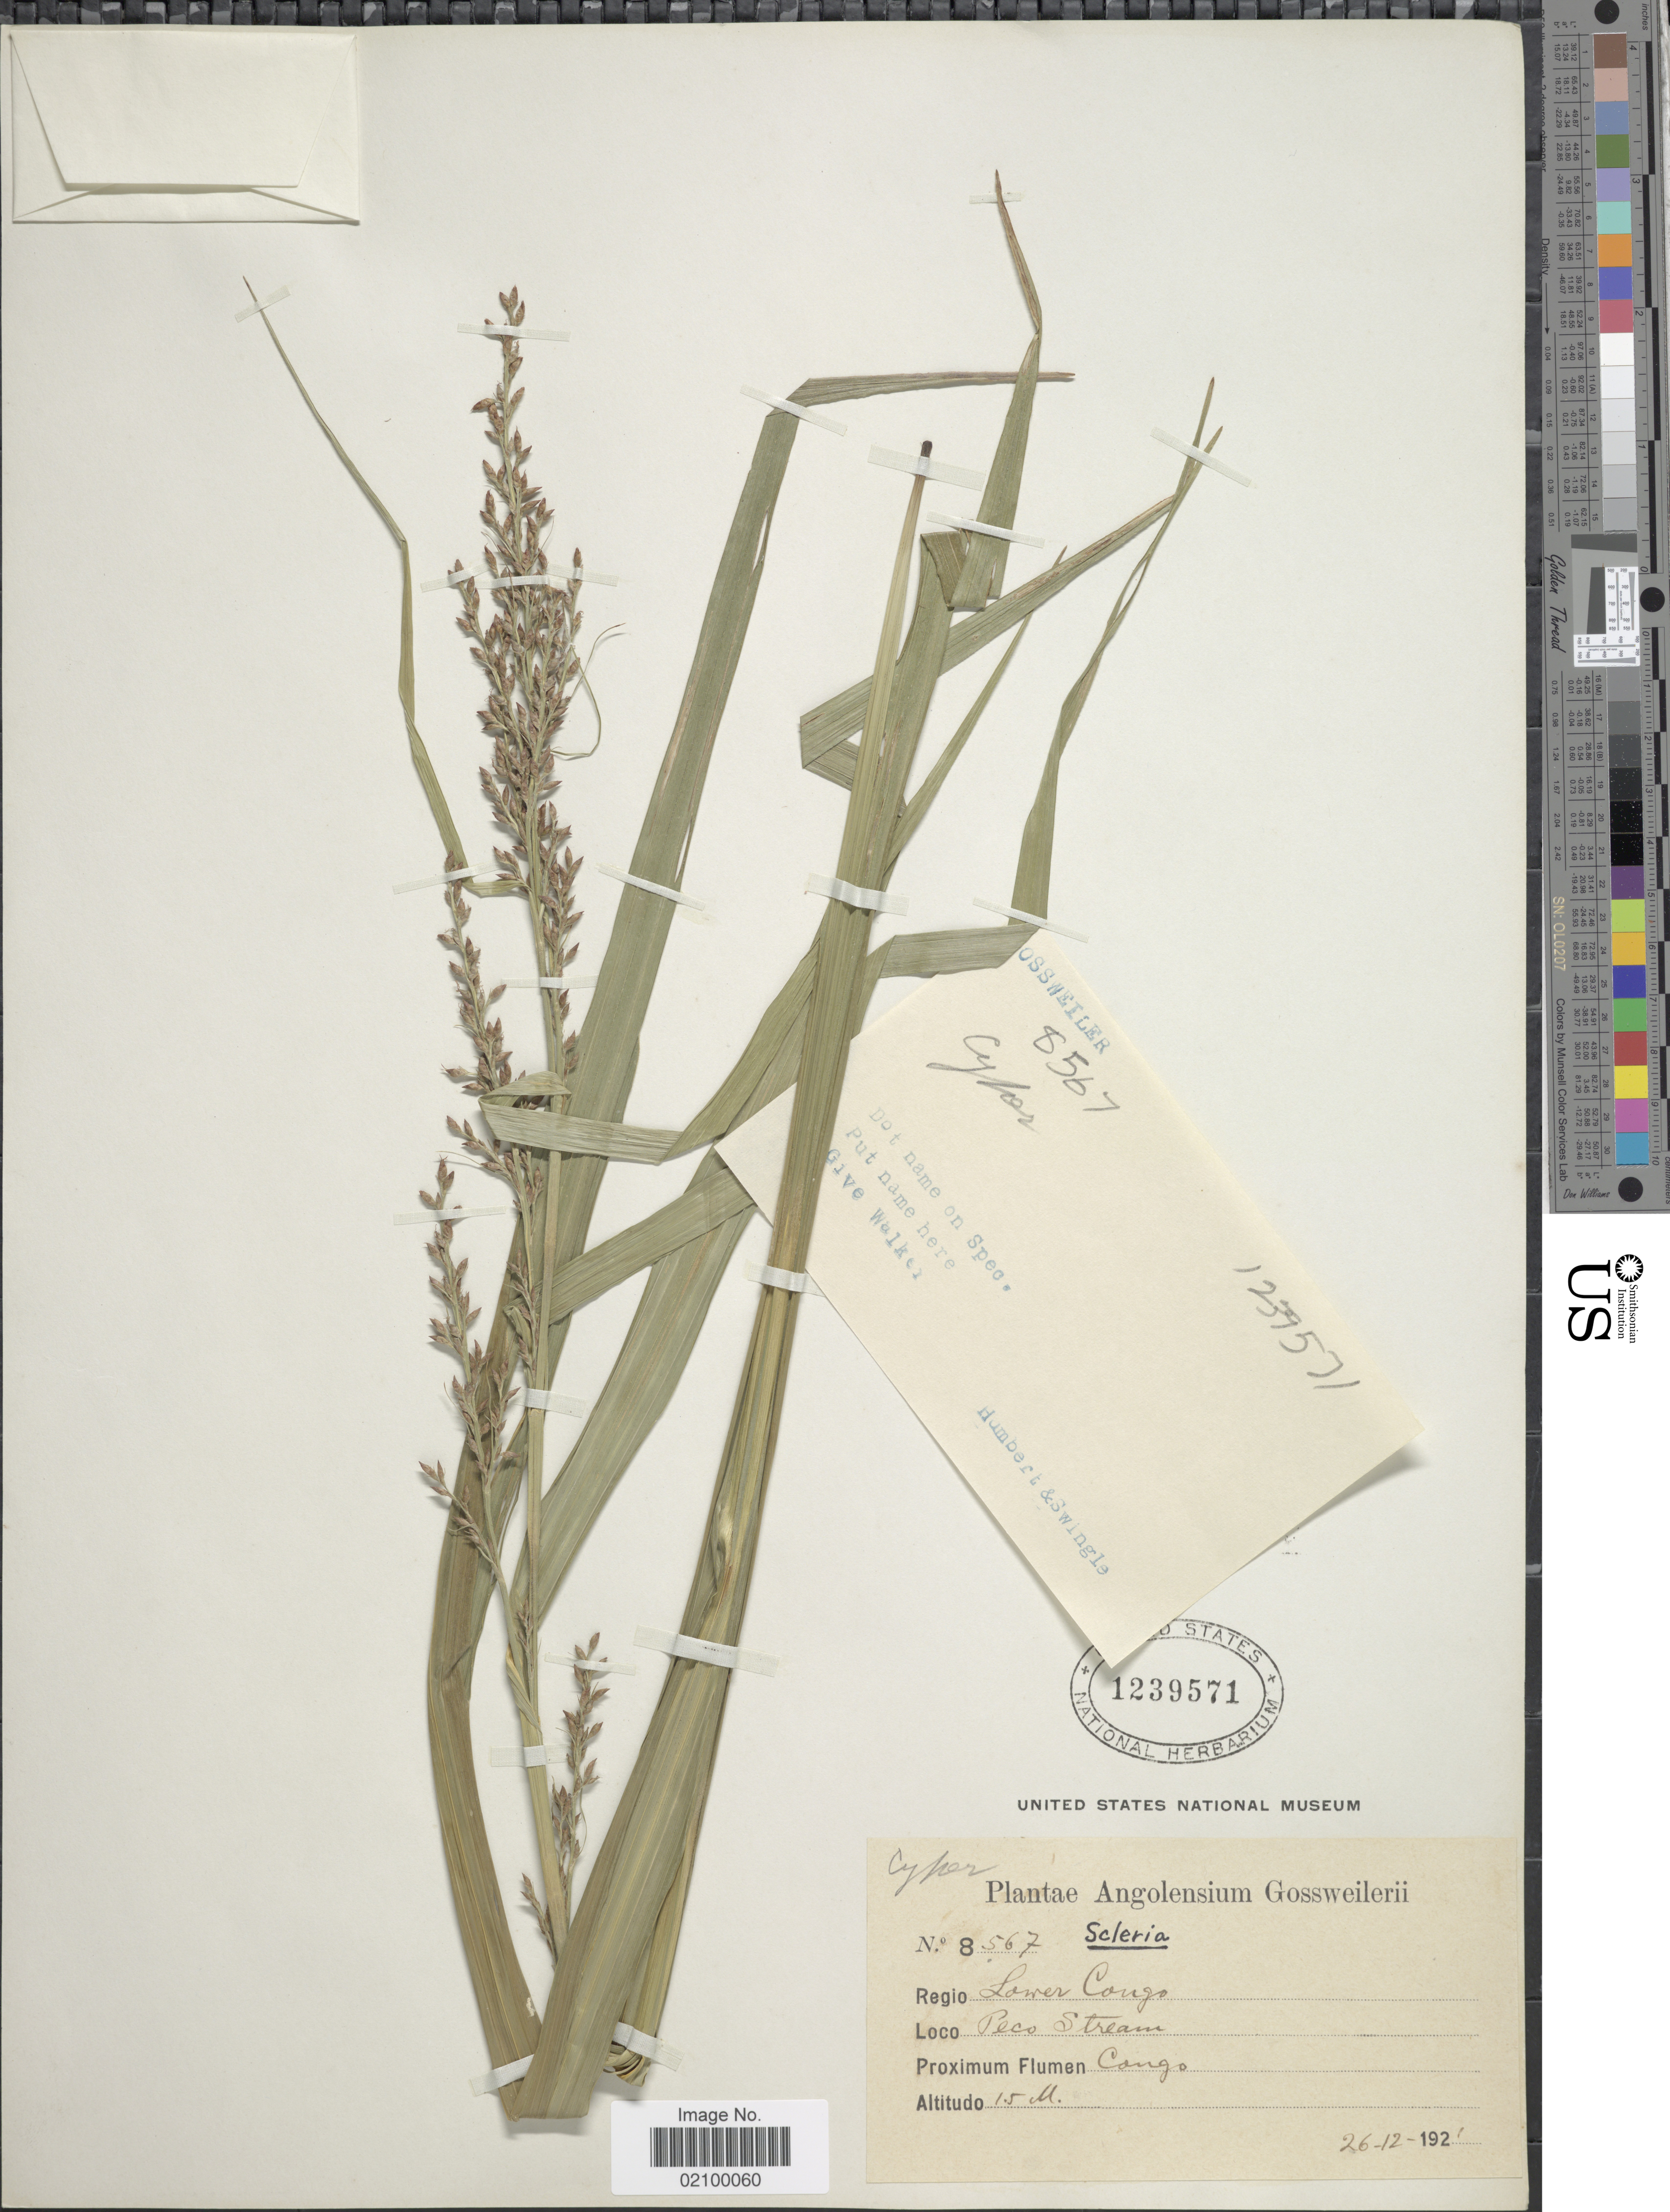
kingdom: Plantae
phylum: Tracheophyta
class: Liliopsida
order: Poales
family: Cyperaceae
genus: Scleria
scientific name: Scleria sp.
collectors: -. Gossweiler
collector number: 8567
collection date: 1921-12-26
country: Congo, Republic of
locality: Regio Lower Congo, Peco Stream.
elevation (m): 15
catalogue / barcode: US 1239571